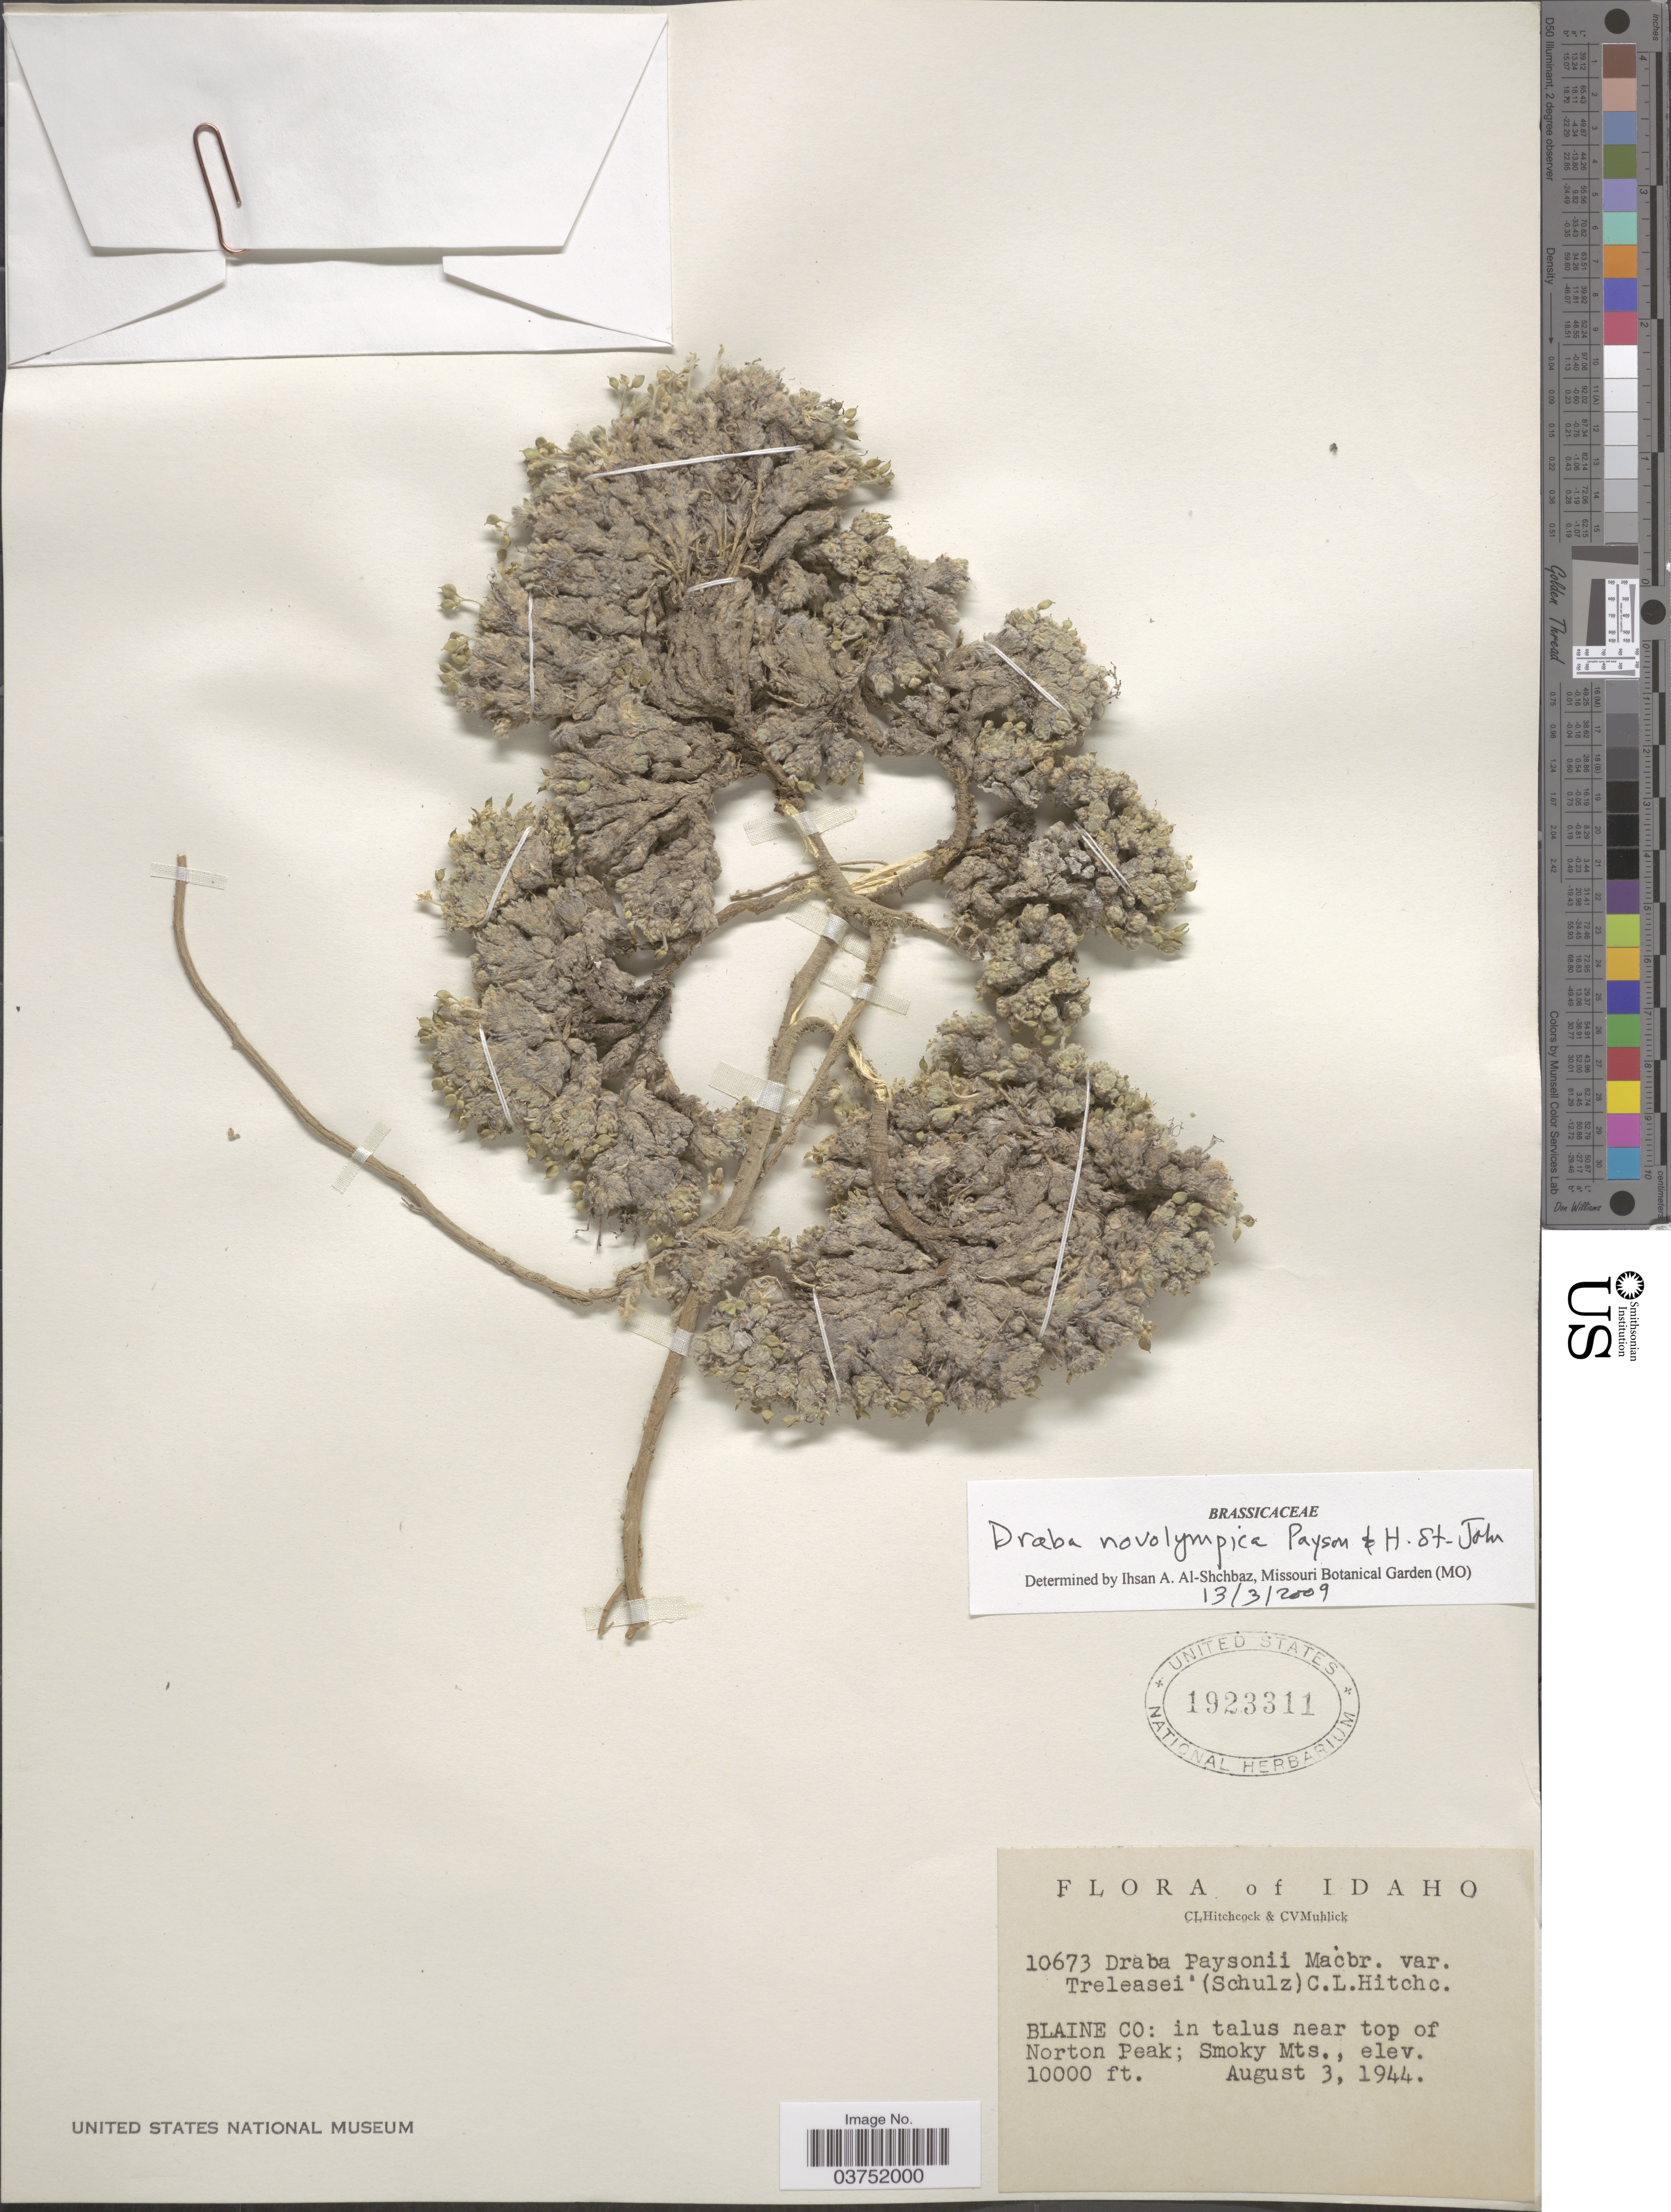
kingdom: Plantae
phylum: Tracheophyta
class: Magnoliopsida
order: Brassicales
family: Brassicaceae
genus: Draba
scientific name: Draba novolympica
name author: Payson & H. St. John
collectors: C. L. Hitchcock & C. V. Muhlick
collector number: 10673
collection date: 1944-08-03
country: United States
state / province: Idaho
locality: Blaine Co: in talus near top of Norton Peak; Smoky Mts.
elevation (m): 3048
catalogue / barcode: US 1923311